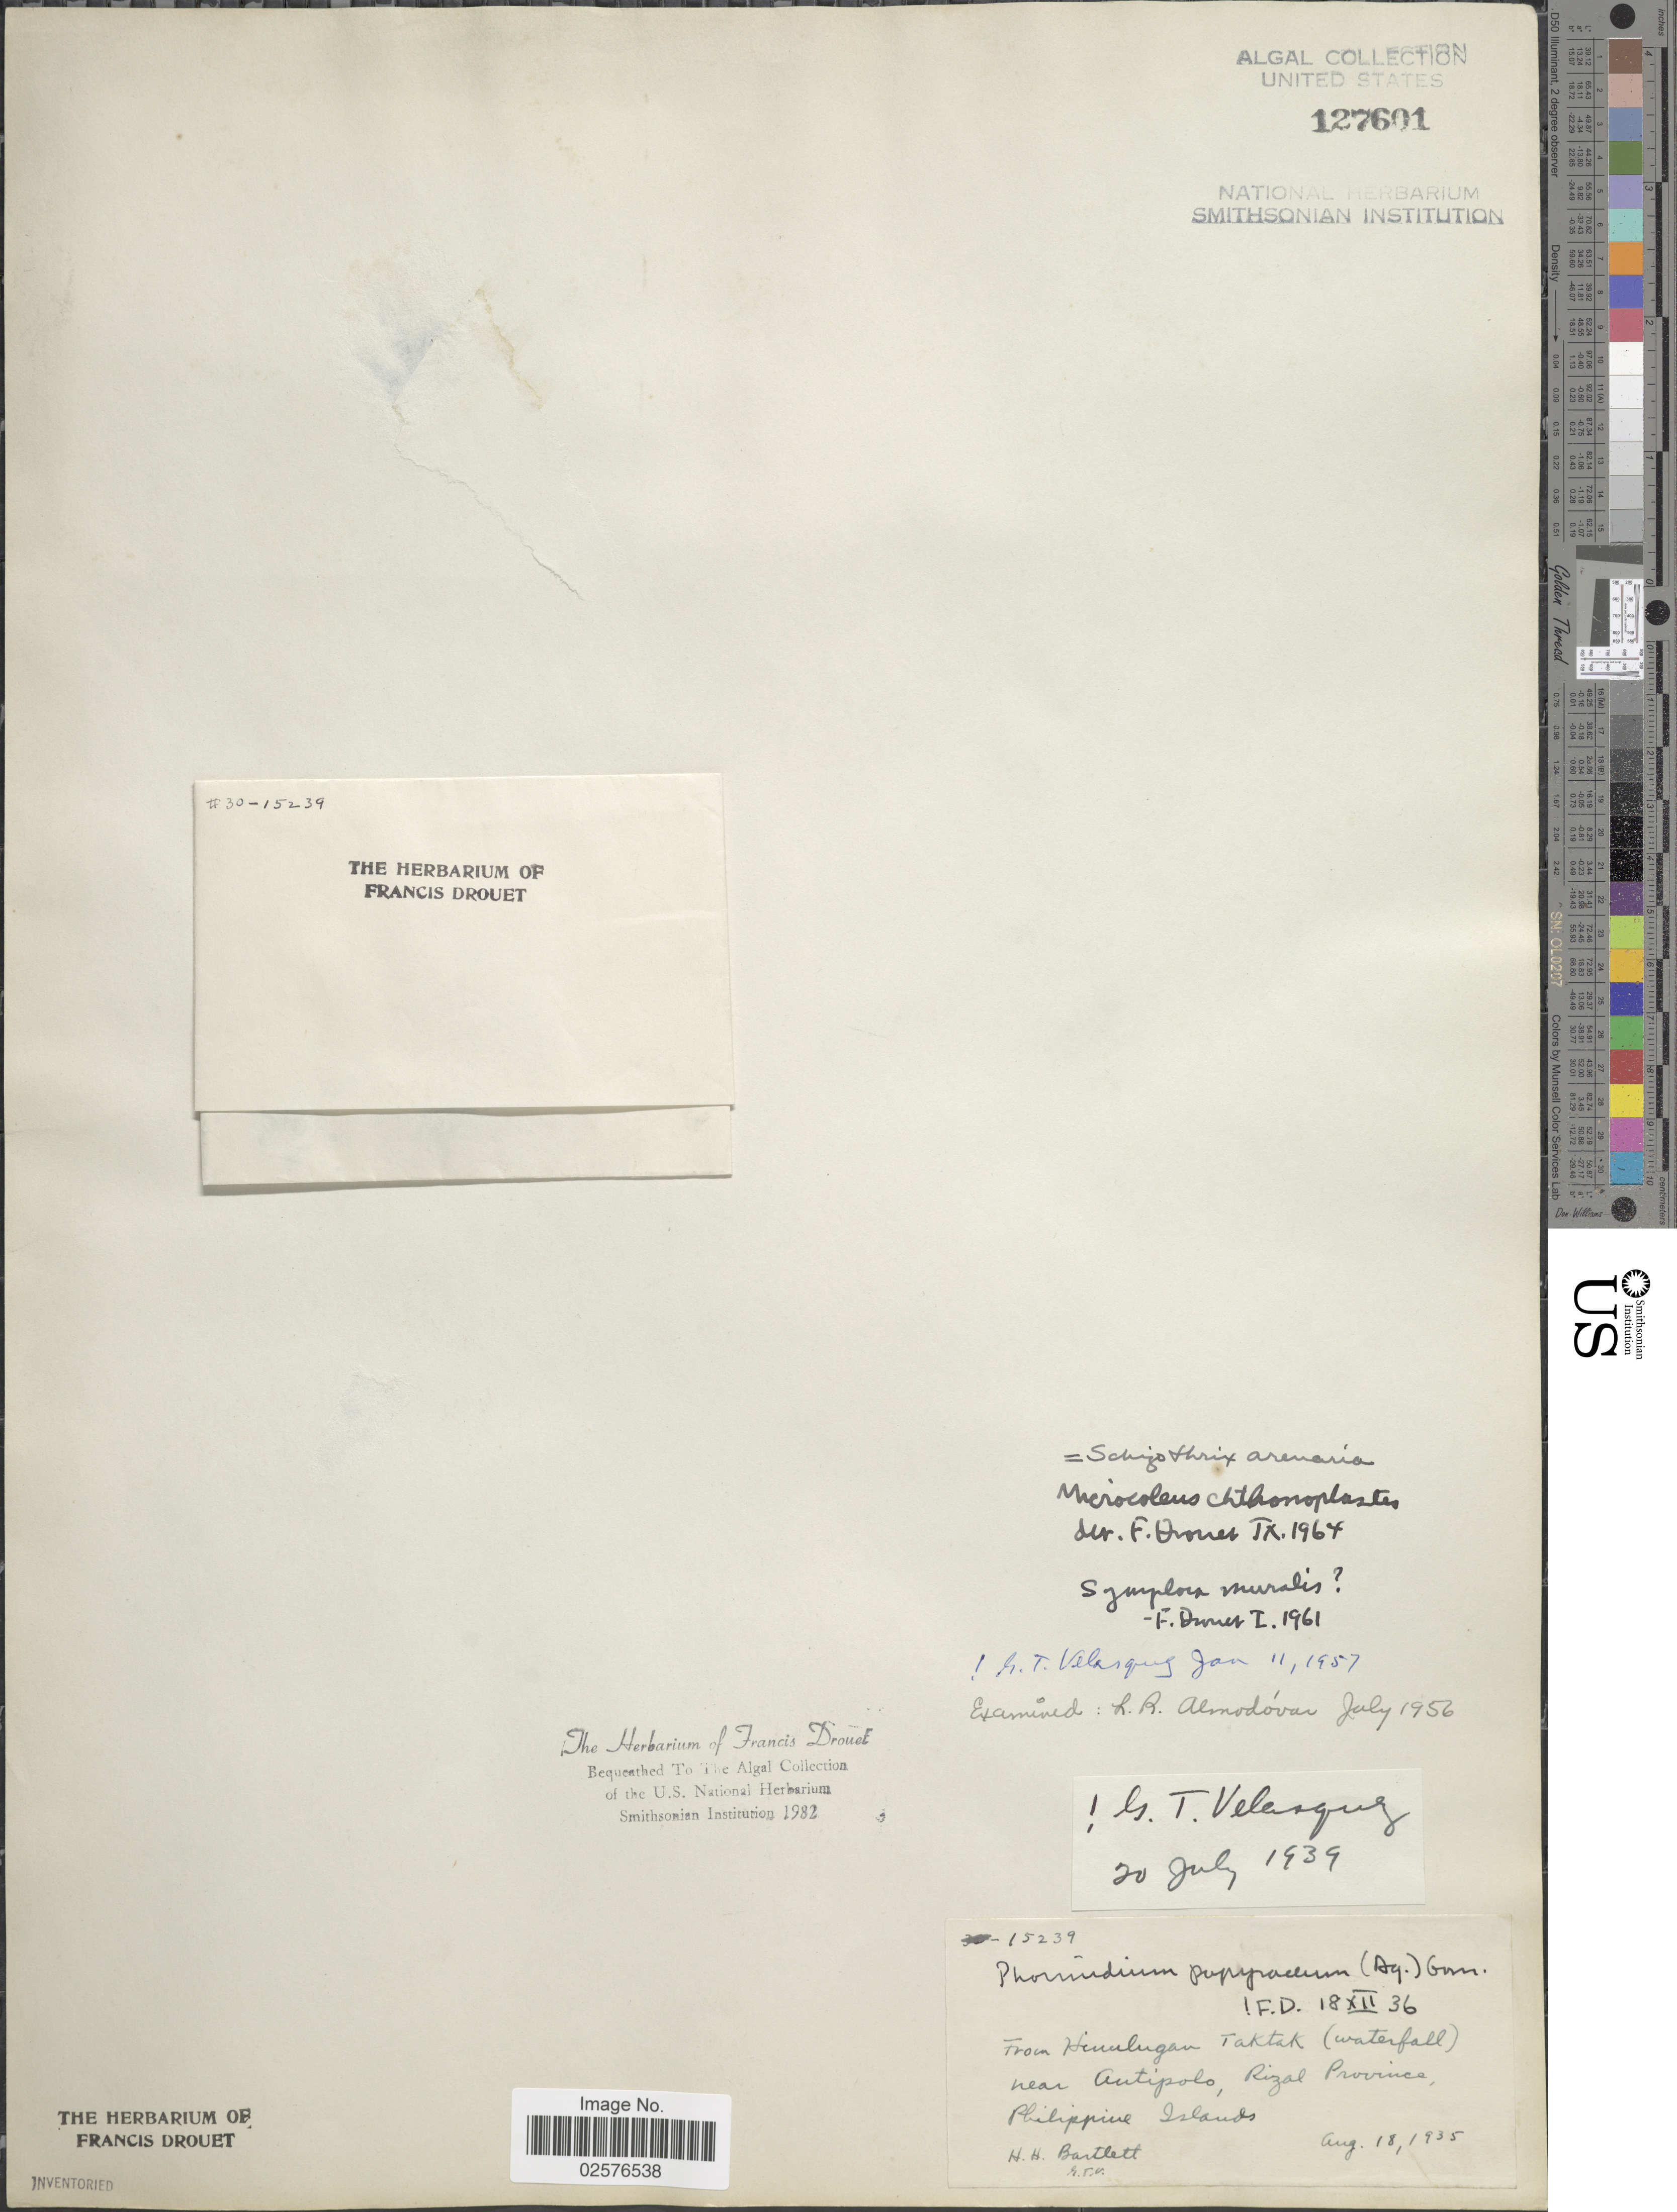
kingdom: Bacteria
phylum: Cyanobacteria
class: Cyanobacteriia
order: Leptolyngbyales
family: Trichocoleusaceae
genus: Schizothrix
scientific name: Schizothrix arenaria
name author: Gomont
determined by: Drouet, F. E.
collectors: H. H. Bartlett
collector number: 15239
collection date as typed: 18 Aug 1935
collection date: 1935-08-18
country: Philippines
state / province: Calabarzon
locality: Antipolo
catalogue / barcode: US 127601